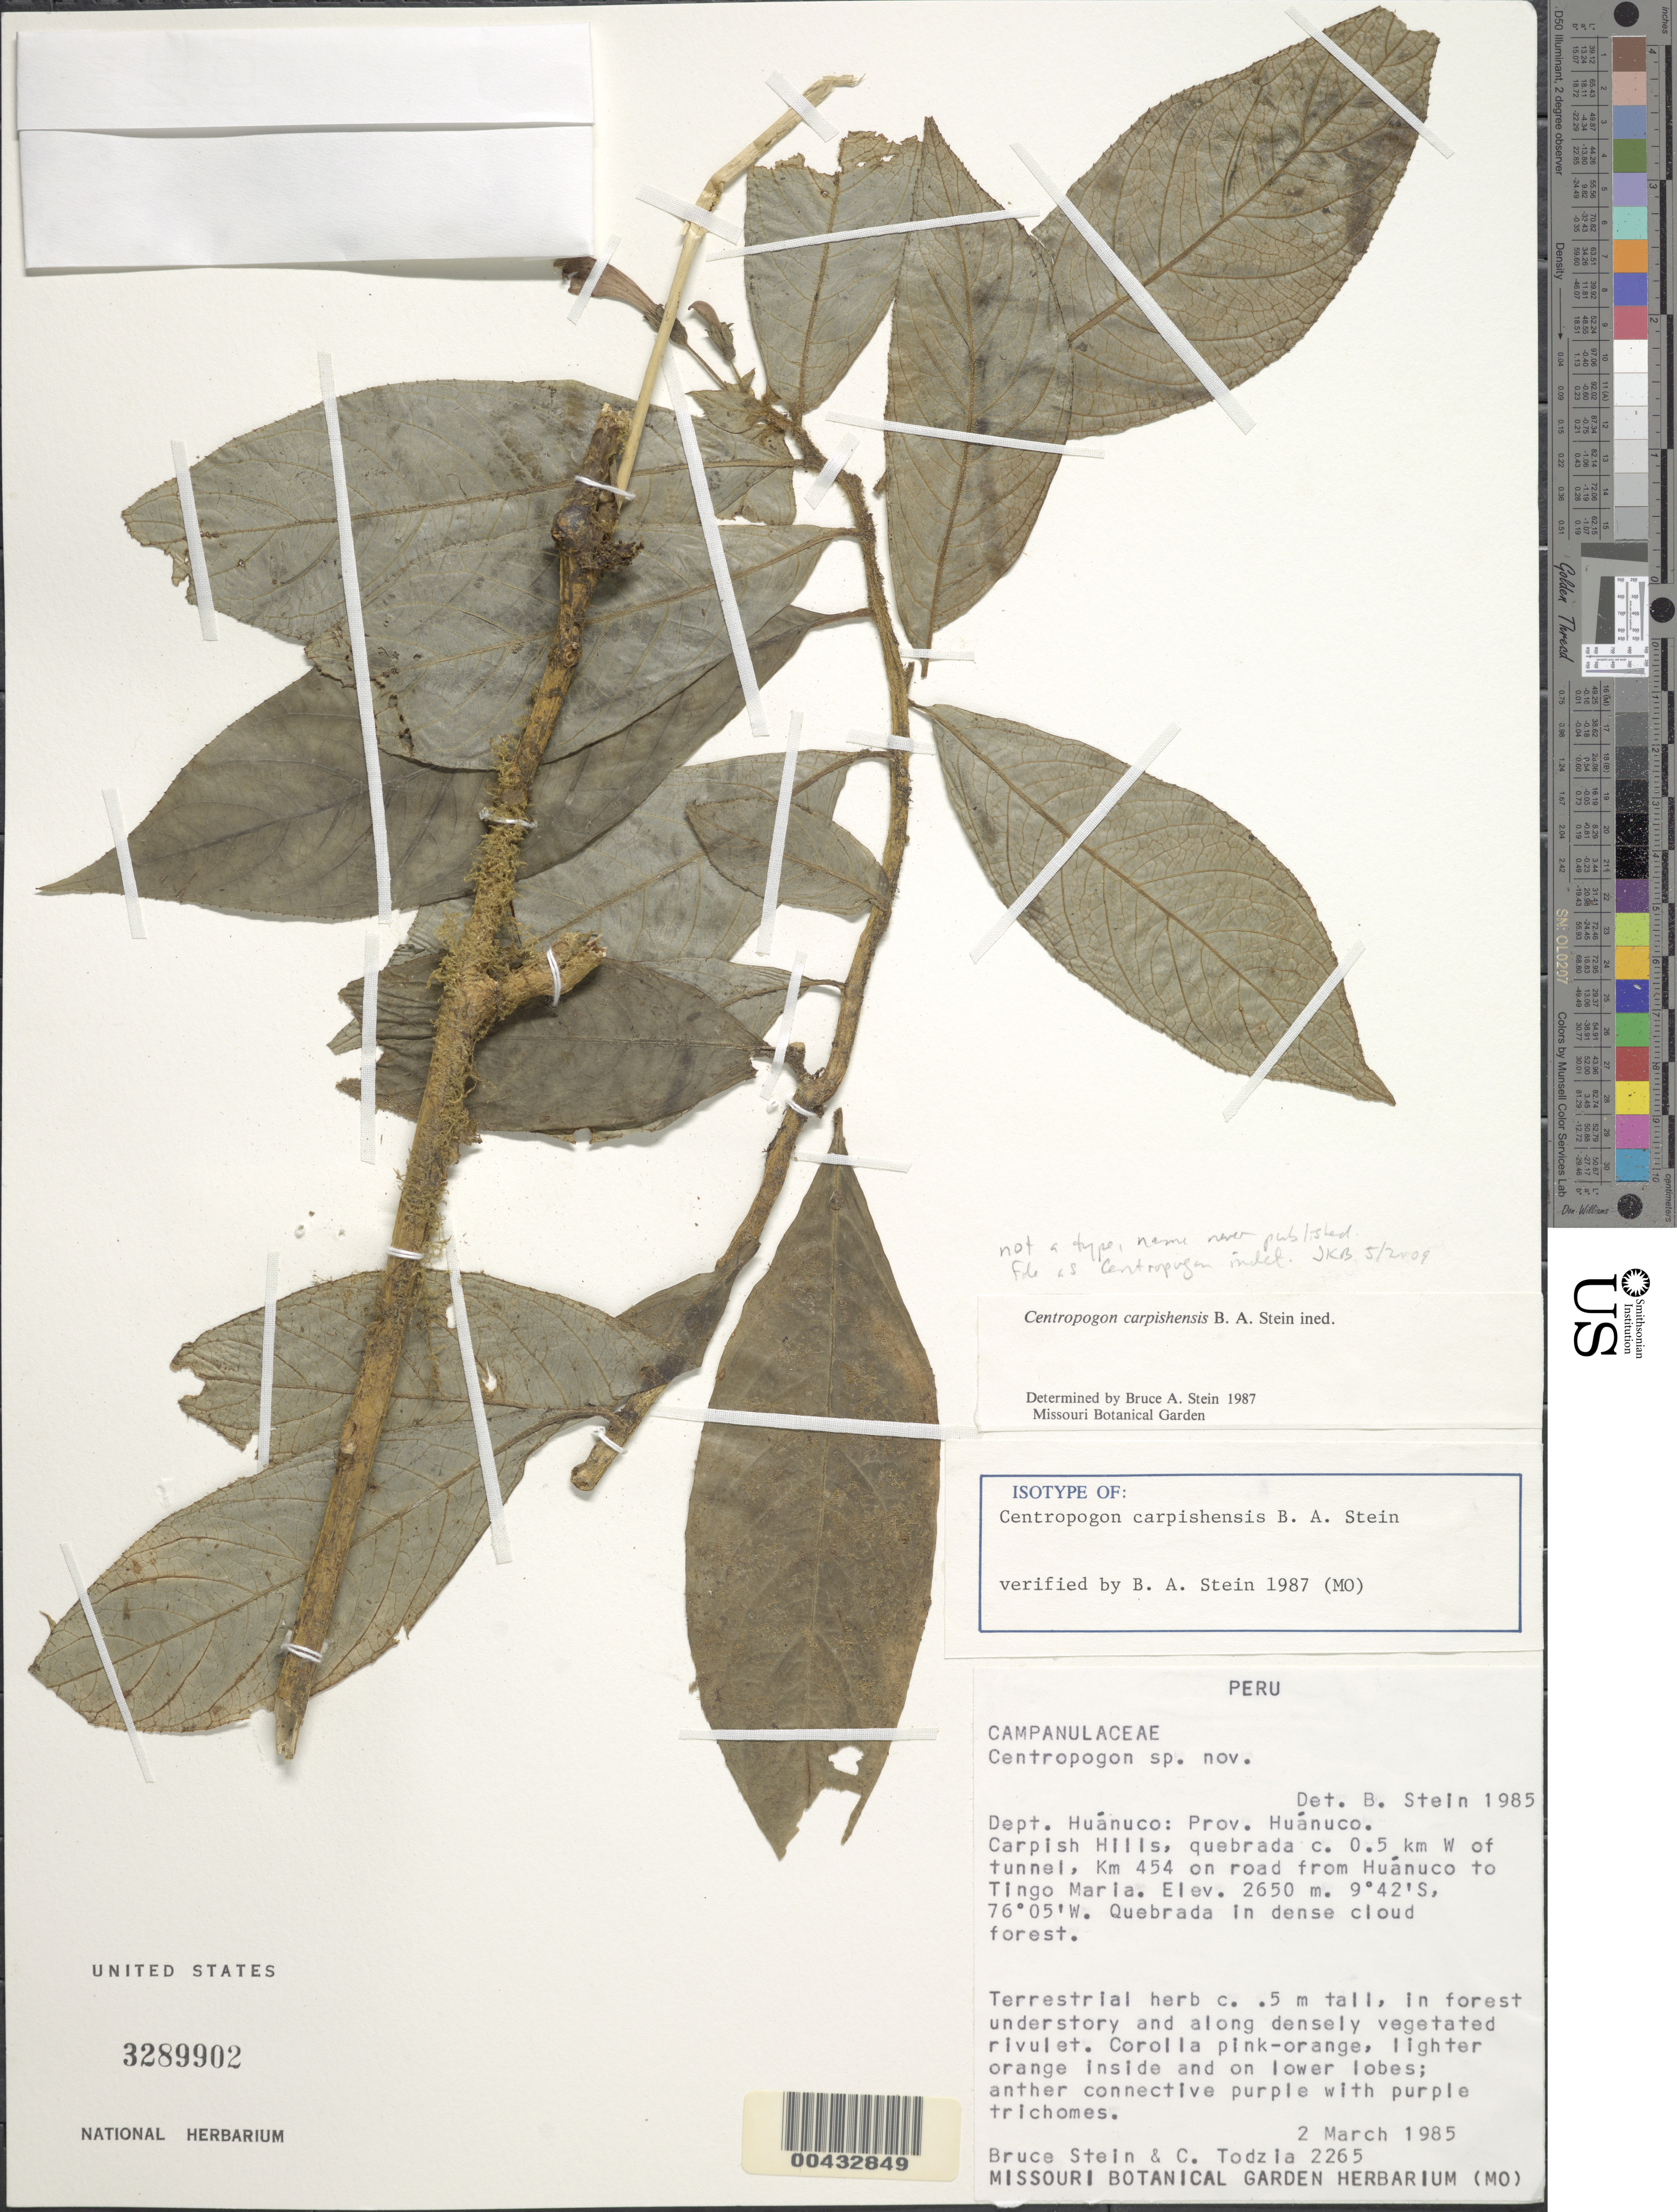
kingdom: Plantae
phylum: Tracheophyta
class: Magnoliopsida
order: Asterales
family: Campanulaceae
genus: Centropogon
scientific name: Centropogon sp.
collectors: B. A. Stein & C. A. Todzia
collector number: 2265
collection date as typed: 02 Mar 1985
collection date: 1985-03-02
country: Peru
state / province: Huánuco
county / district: Huánuco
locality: Carpish Hills, quebrada [brook] ca. 0.5 km W of tunnel, km 454 on road from Huánuco to Tingo María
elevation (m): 2650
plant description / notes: Annotated as an isotype of Centropogon carpishensis B.A. Stein. Not a type, name never published.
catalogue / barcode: US 3289902